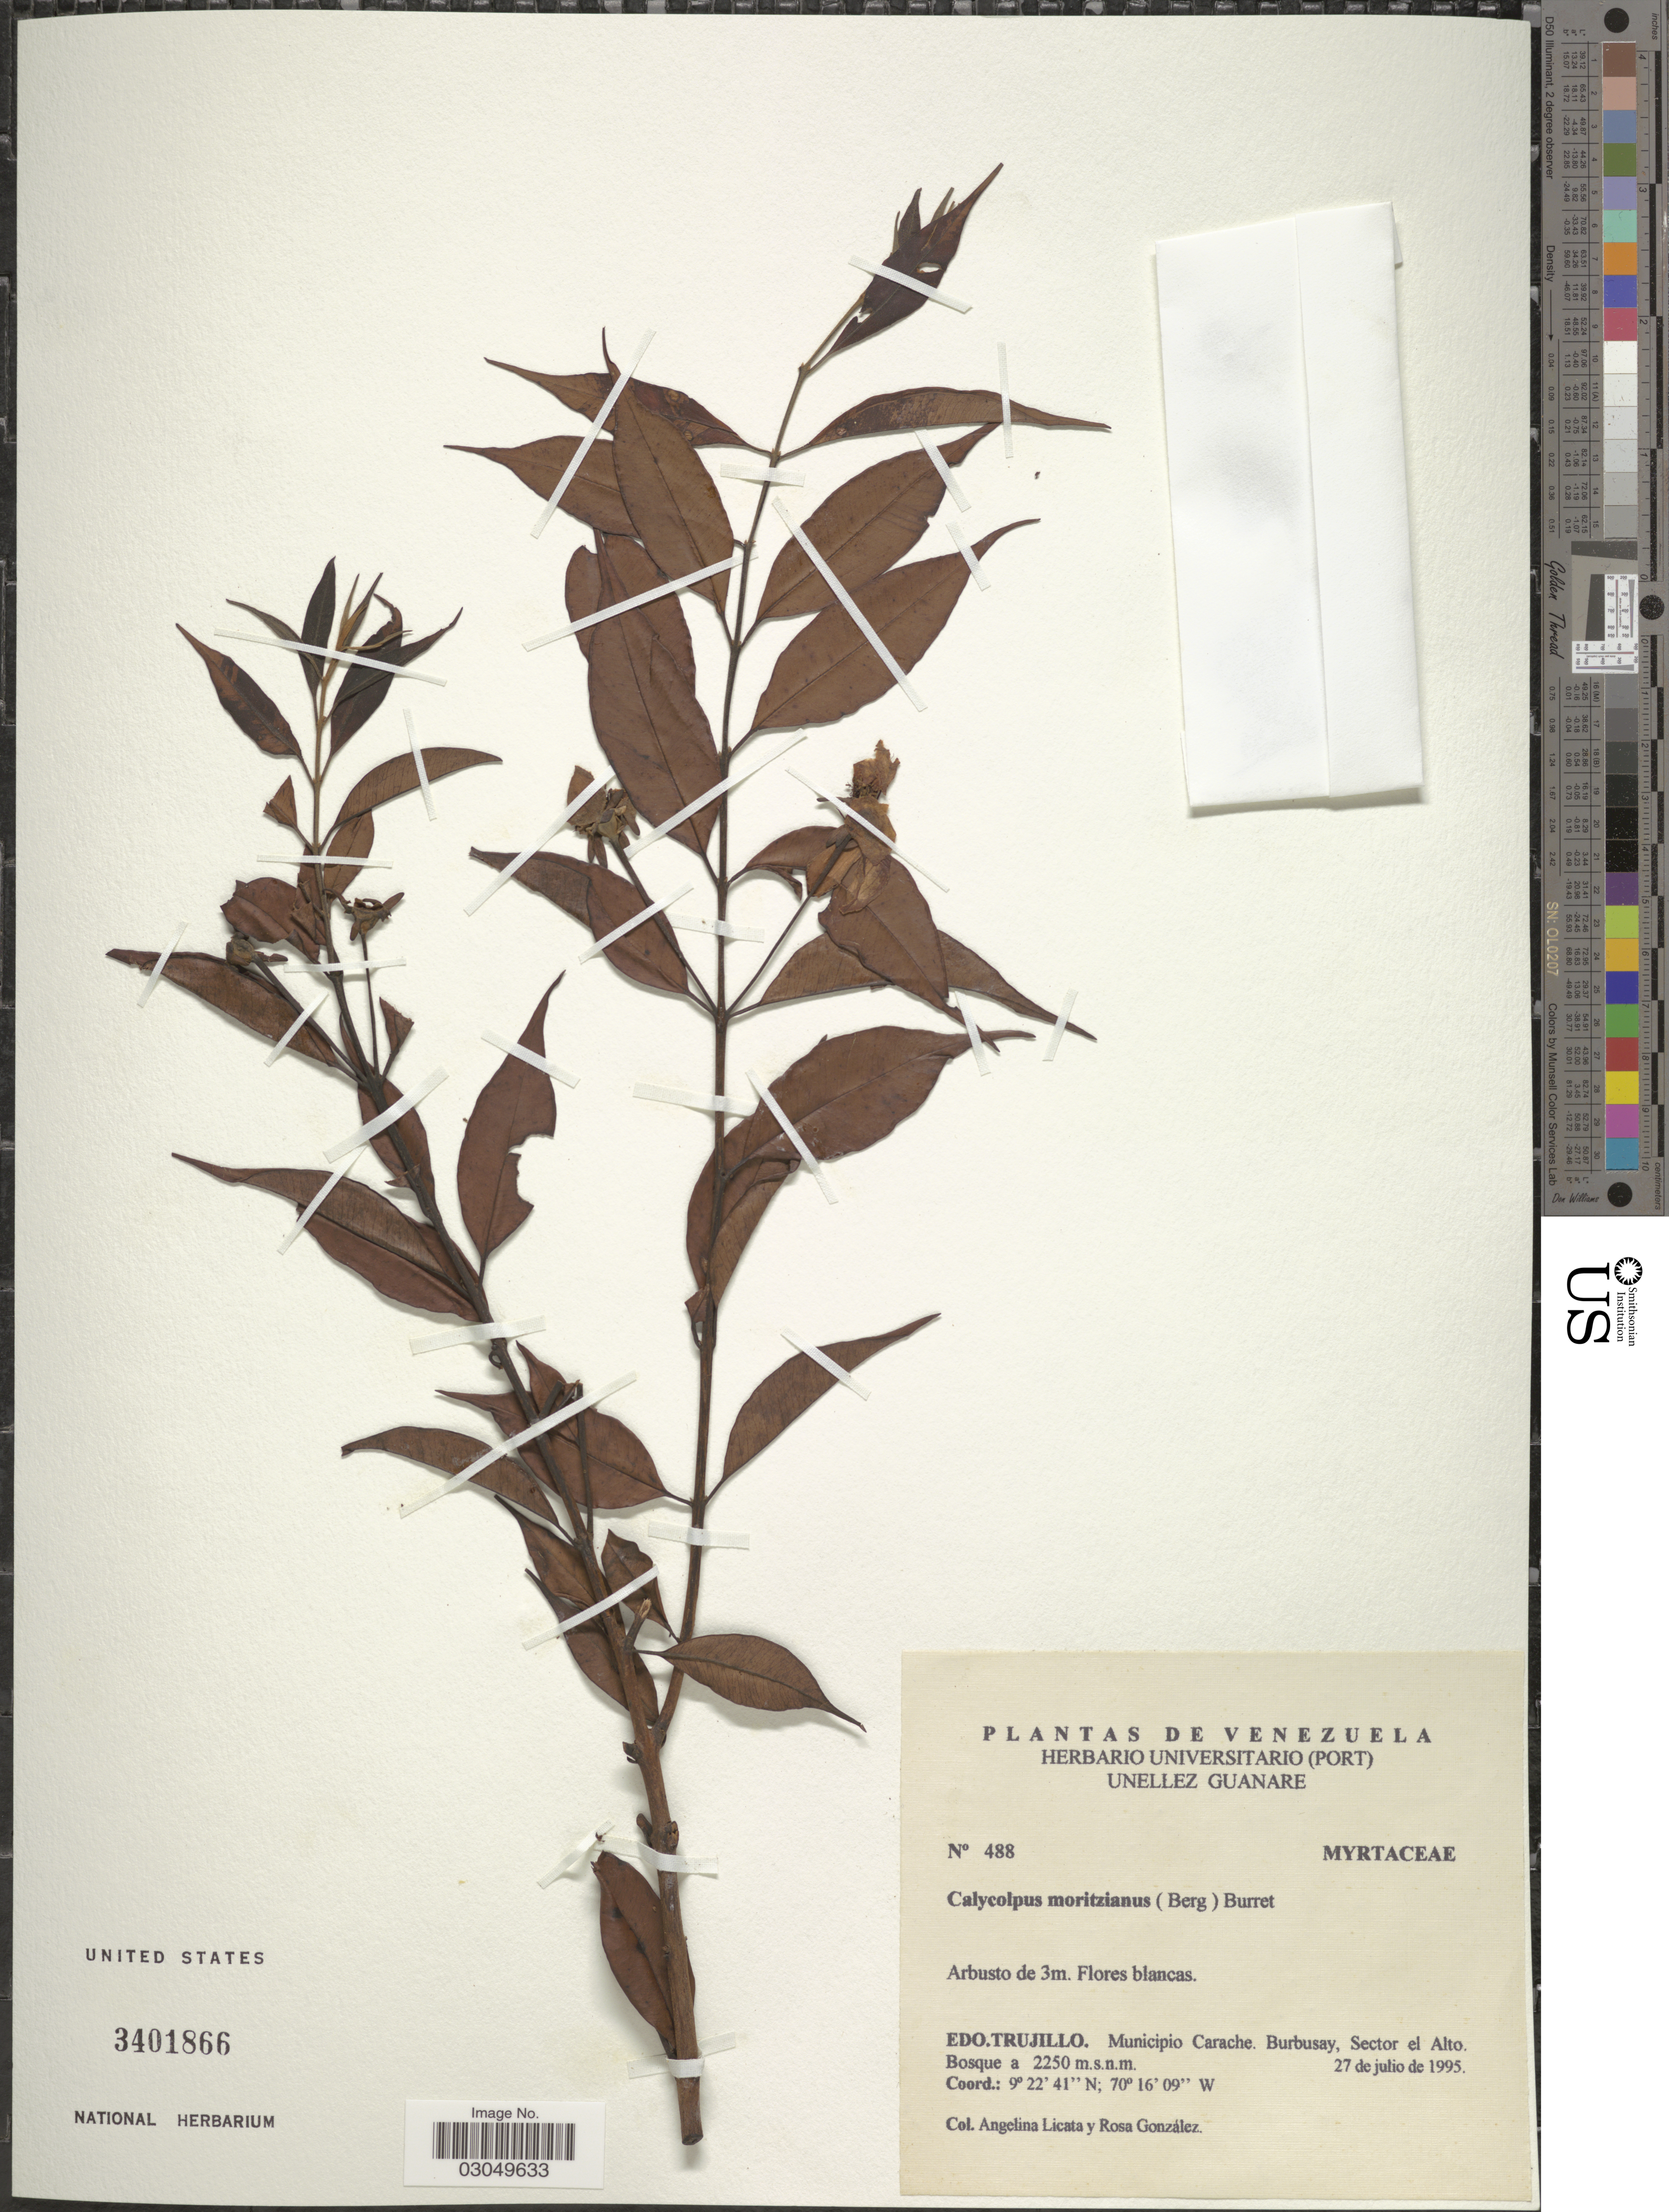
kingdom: Plantae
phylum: Tracheophyta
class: Magnoliopsida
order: Myrtales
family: Myrtaceae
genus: Calycolpus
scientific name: Calycolpus moritzianus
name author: (O. Berg) Burret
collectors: A. Licata & R. González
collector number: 488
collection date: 1995-07-27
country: Venezuela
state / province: Trujillo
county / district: Carache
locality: Burbusay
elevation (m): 2250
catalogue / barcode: US 3401866